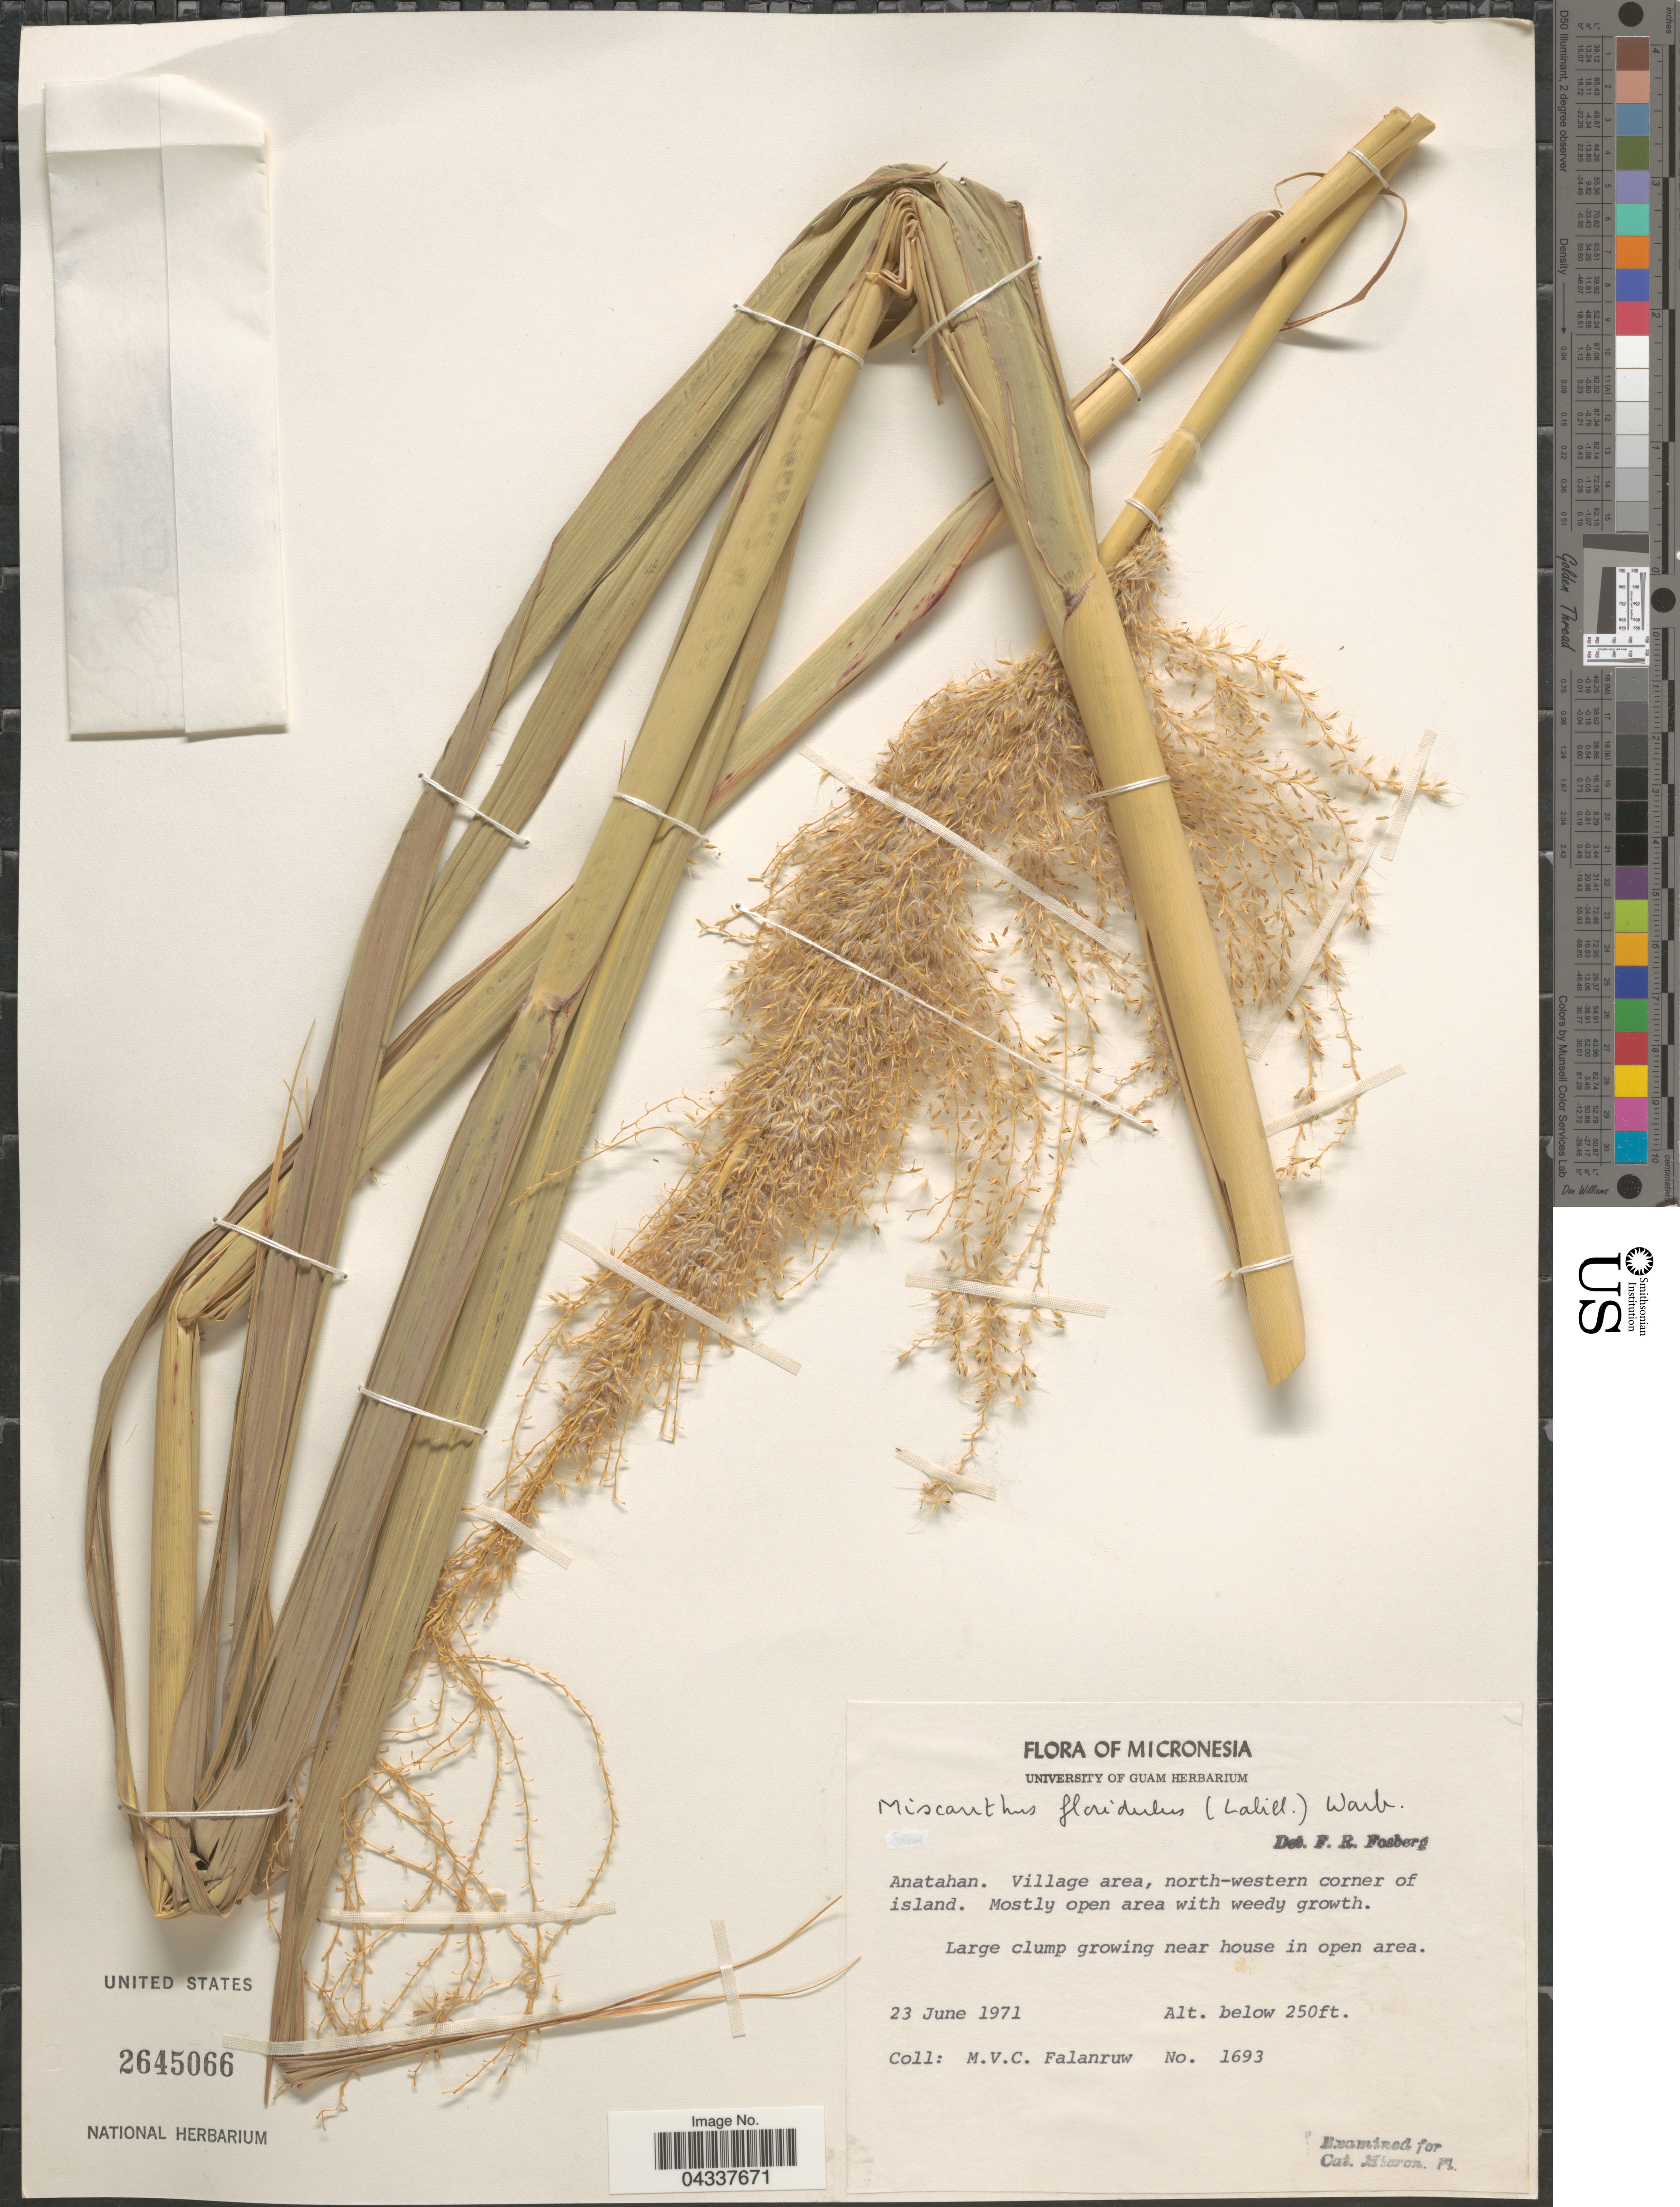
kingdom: Plantae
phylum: Tracheophyta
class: Liliopsida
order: Poales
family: Poaceae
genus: Miscanthus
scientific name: Miscanthus floridulus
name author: (Labill.) Warb.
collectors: M. V. Falanruw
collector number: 1693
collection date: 1971-06-23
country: Northern Mariana Islands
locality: Anatahan. Village area, north-western corner of island.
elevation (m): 76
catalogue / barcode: US 2645066